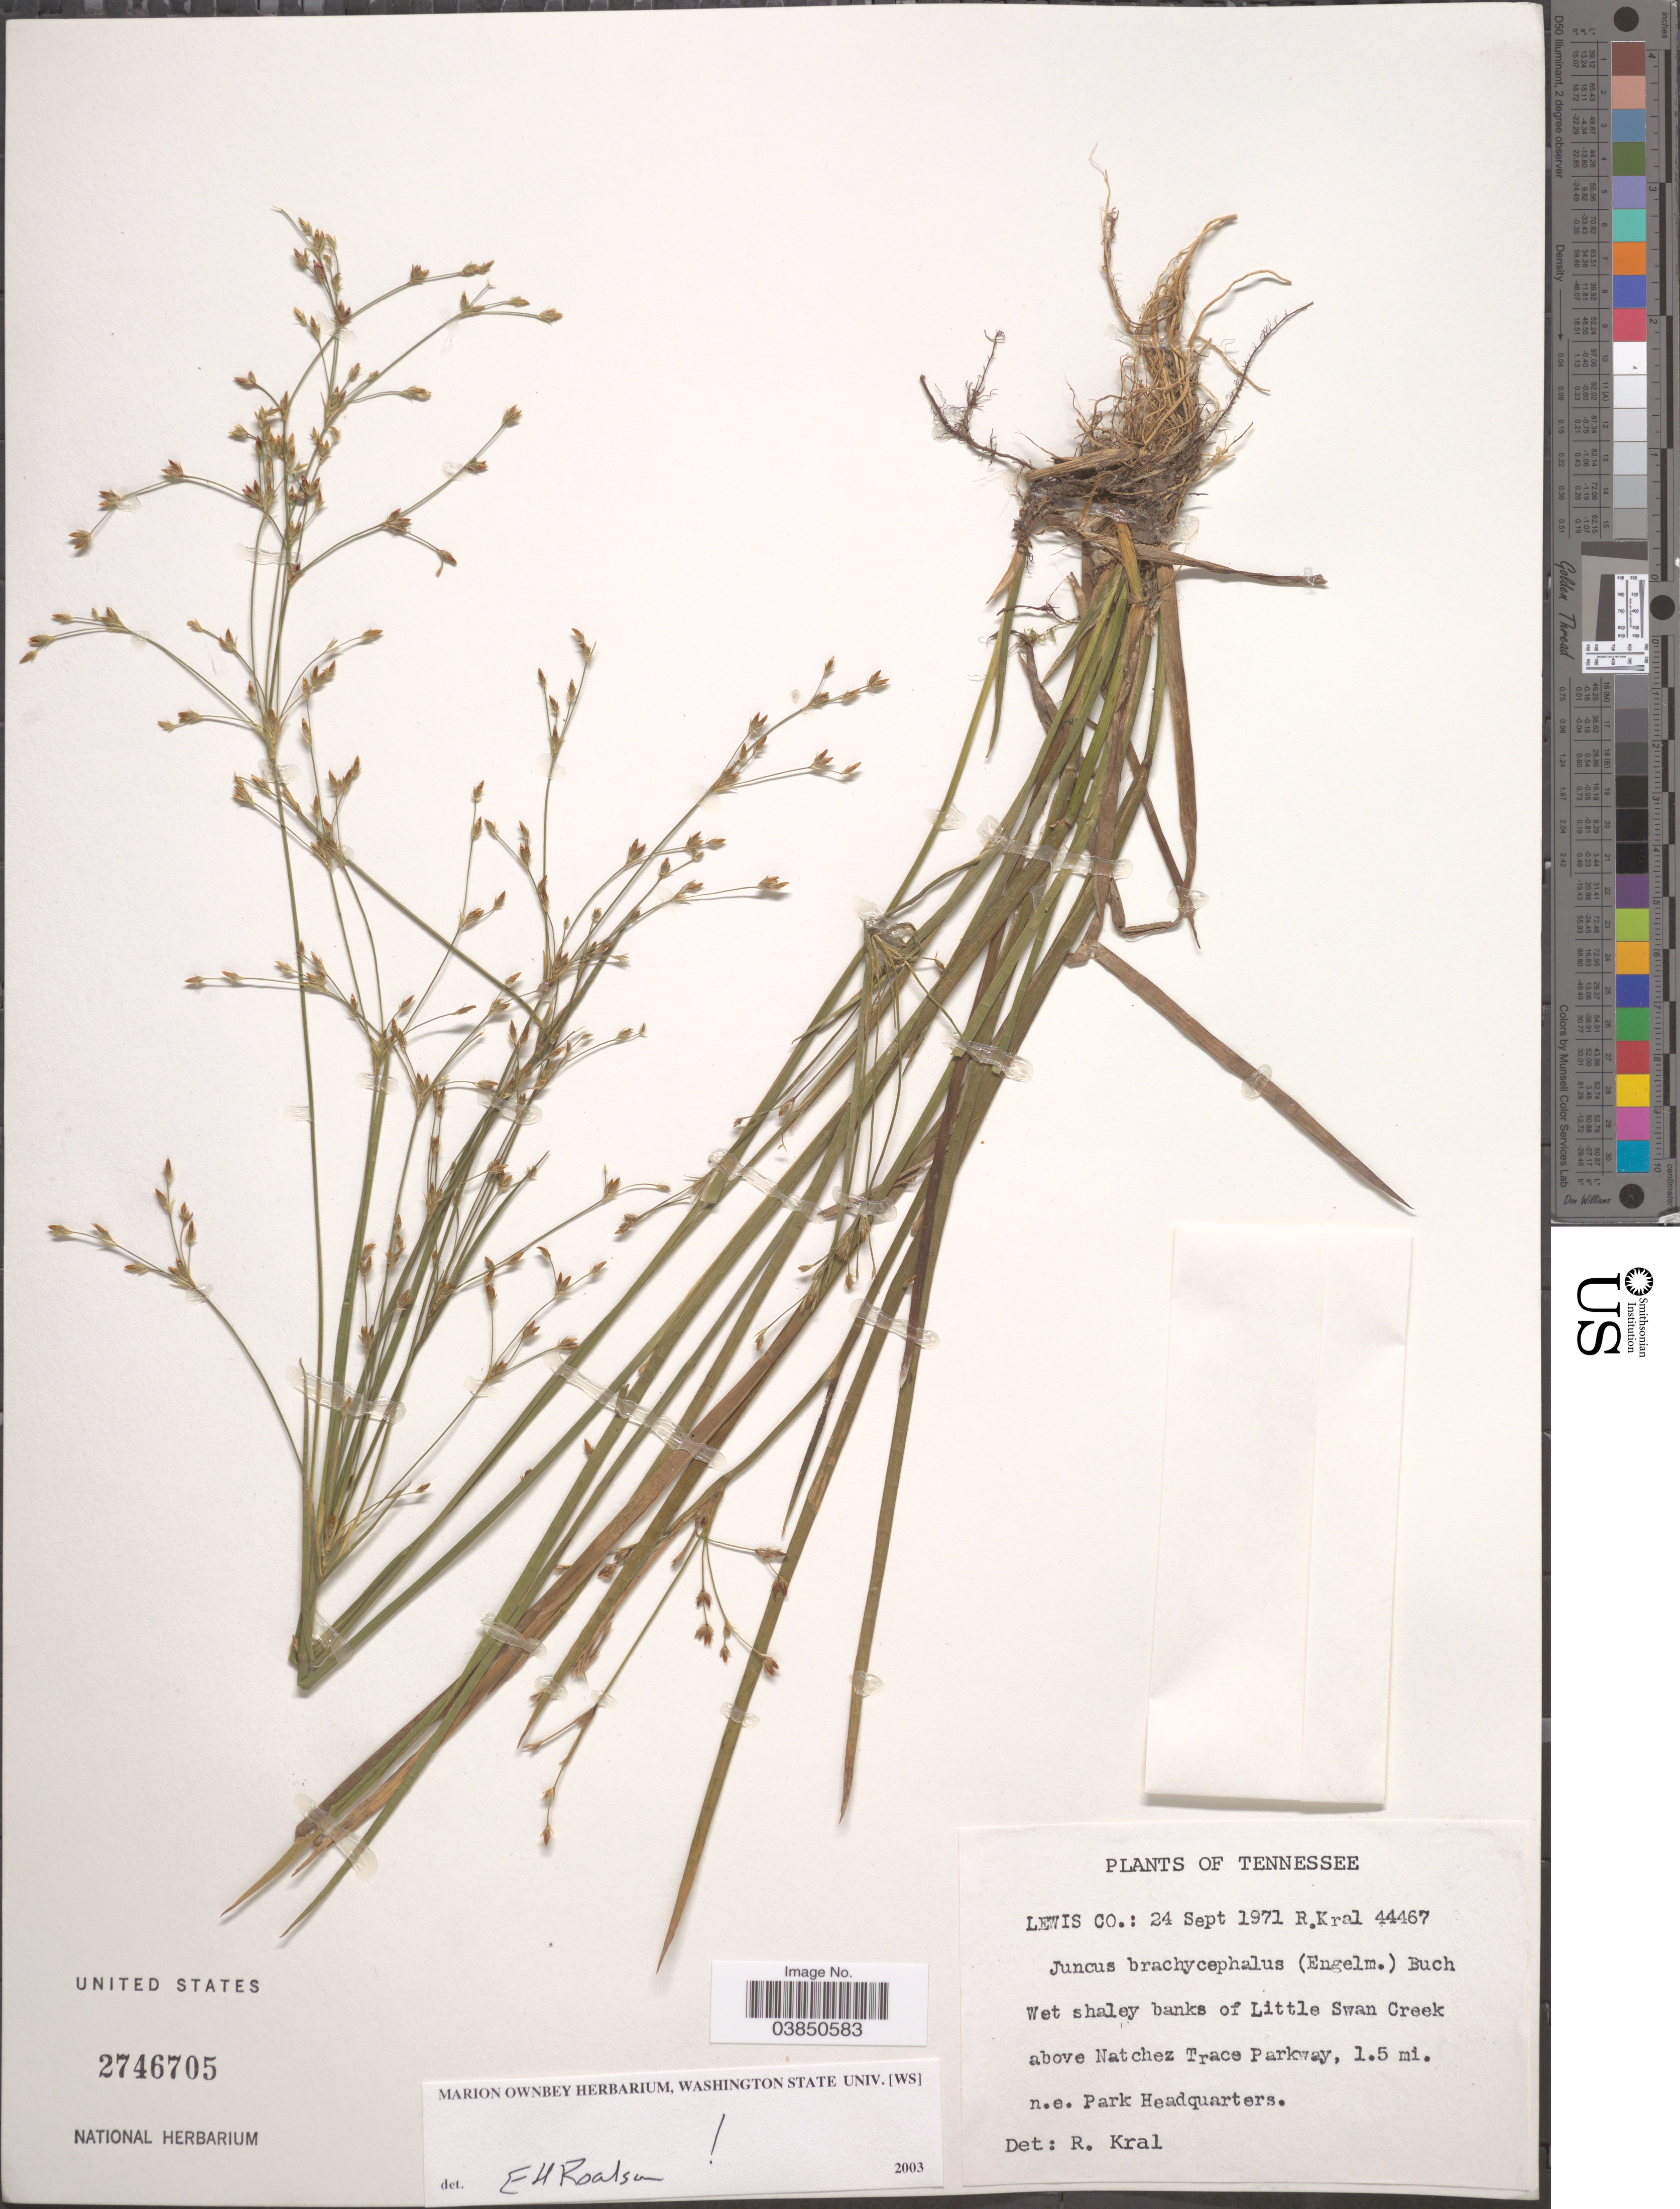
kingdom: Plantae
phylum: Tracheophyta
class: Liliopsida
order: Poales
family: Juncaceae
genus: Juncus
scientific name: Juncus brachycephalus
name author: (Engelm.) Buchenau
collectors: R. Kral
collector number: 44467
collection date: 1971-09-24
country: United States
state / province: Tennessee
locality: Lewis Co. Banks of Little Swan Creek above Natchez Trace Parkway, 1.5. mi. n.e. Park Headquarters.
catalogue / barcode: US 2746705